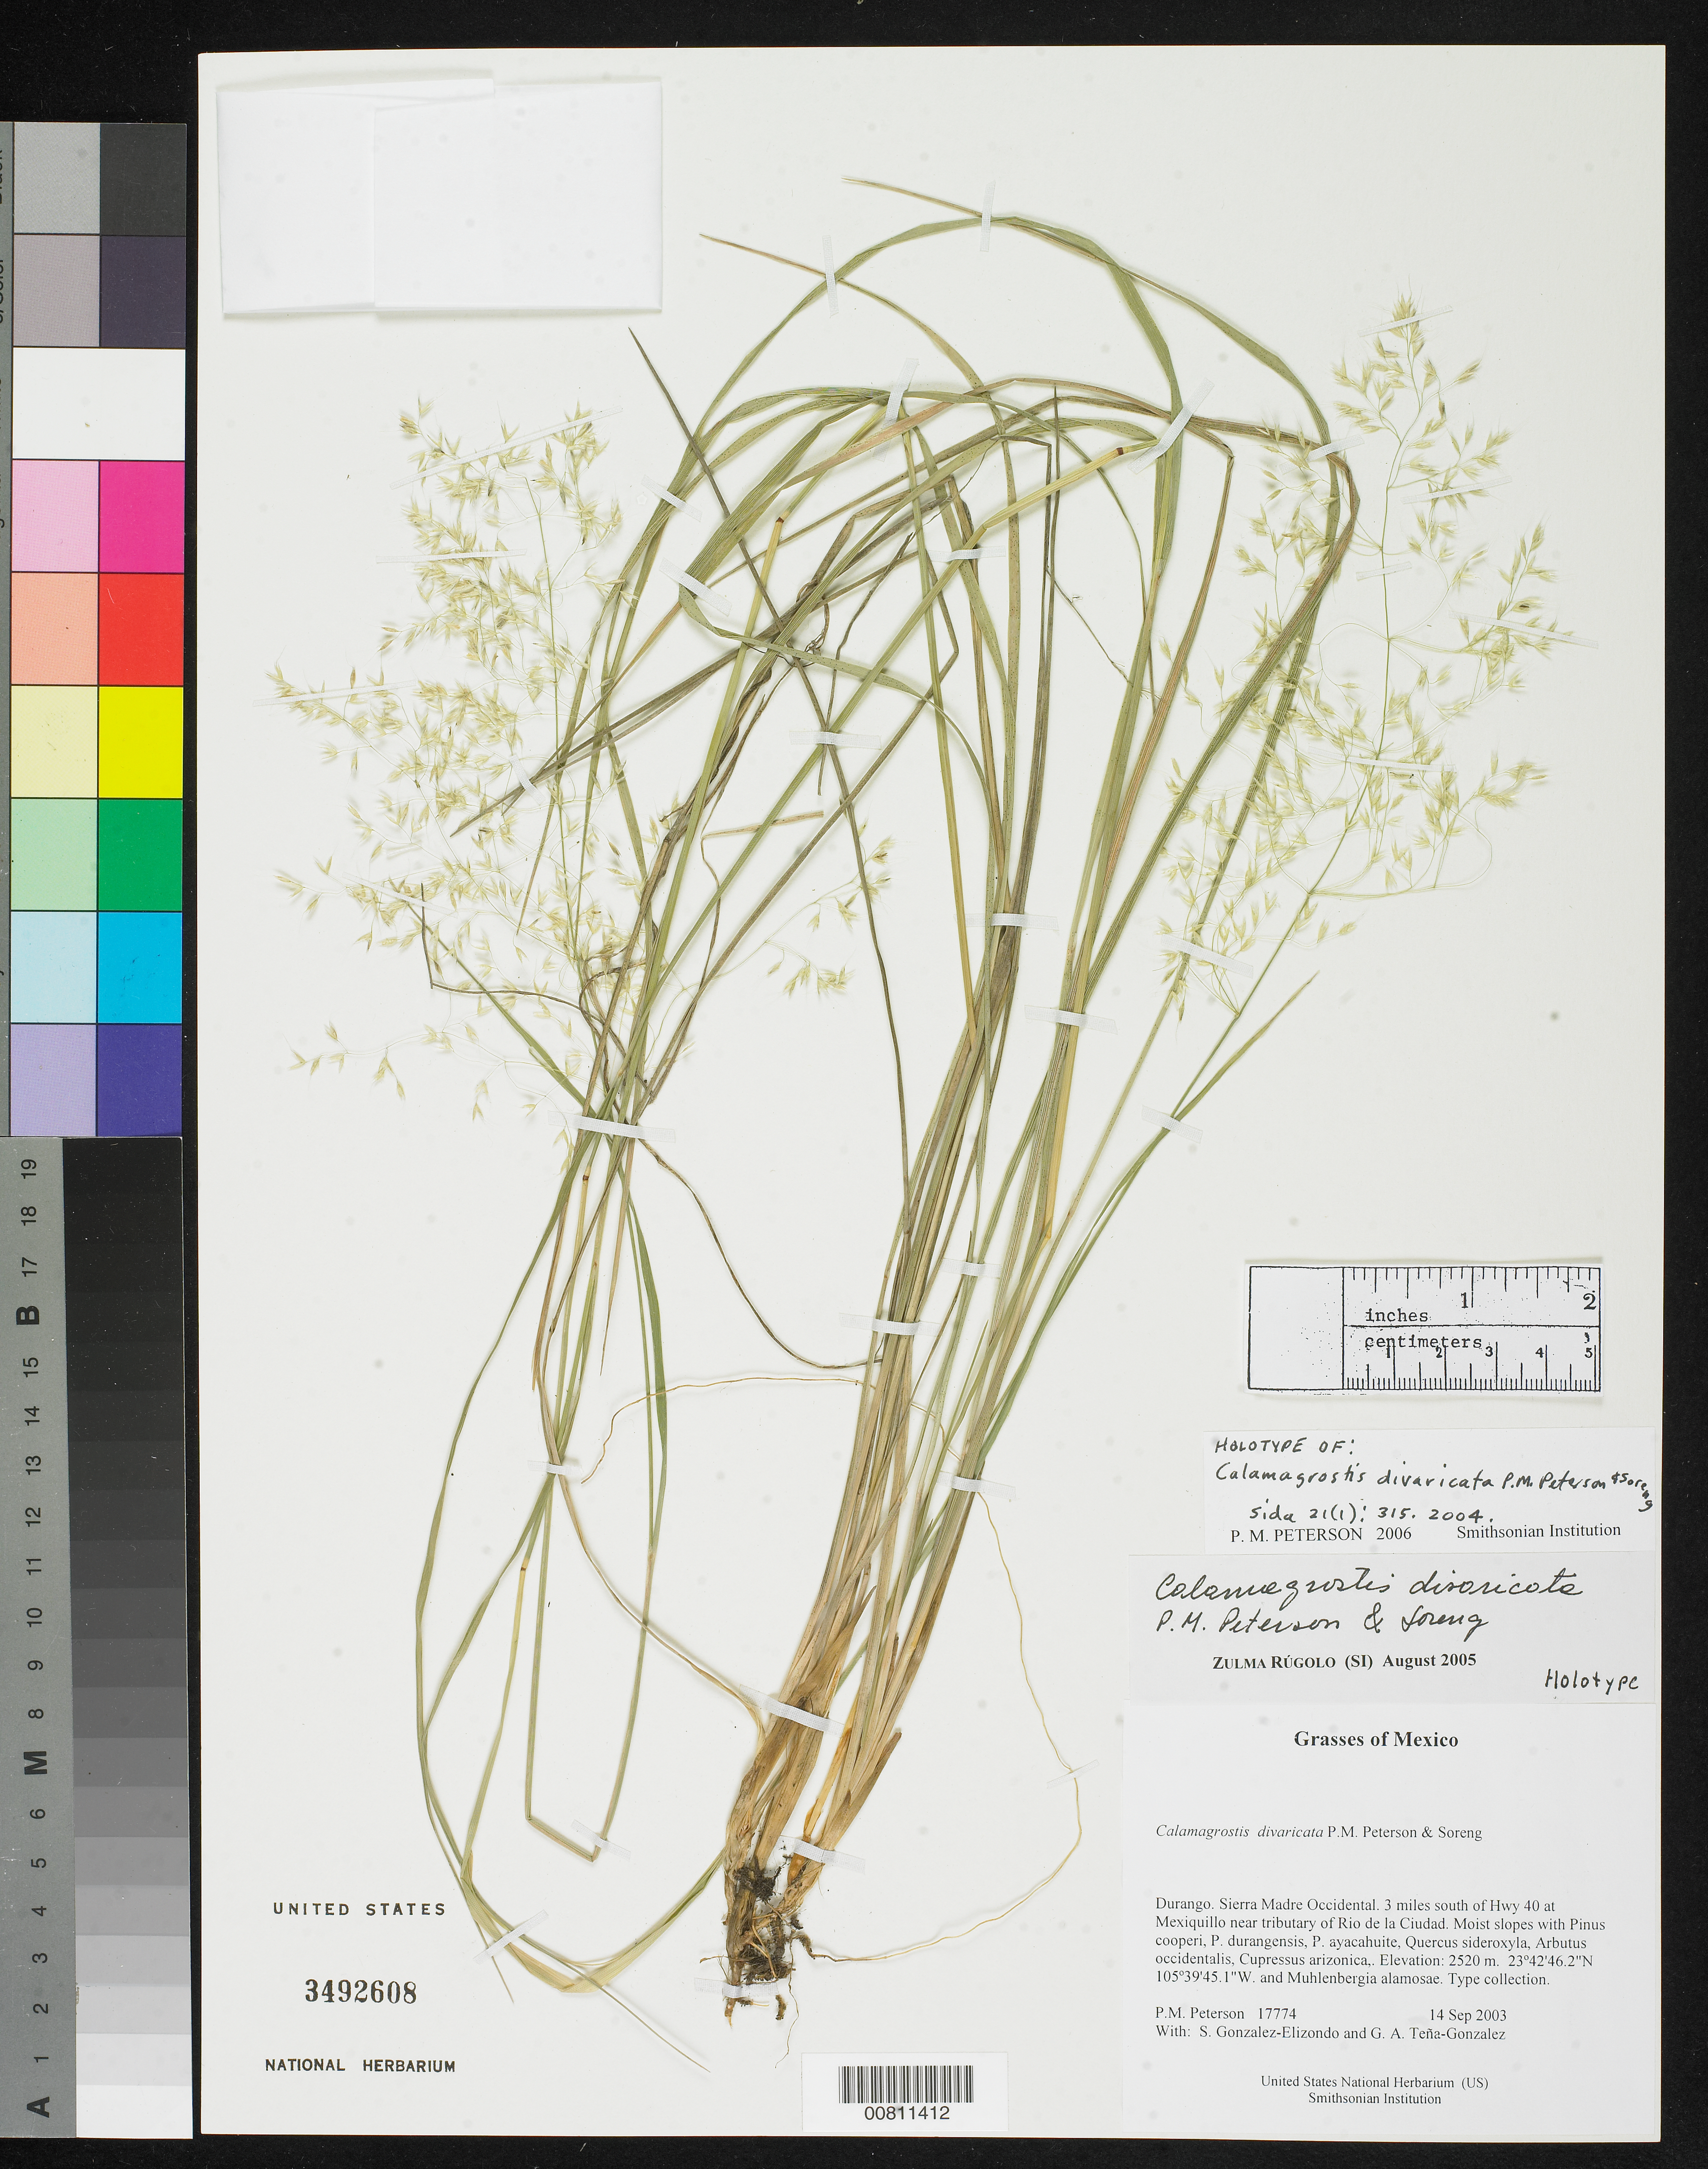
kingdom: Plantae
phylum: Tracheophyta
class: Liliopsida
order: Poales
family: Poaceae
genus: Calamagrostis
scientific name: Calamagrostis divaricata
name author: P.M. Peterson & Soreng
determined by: Peterson, Paul M., (BOT), Smithsonian Institution - National Museum of Natural History (UNITED STATES)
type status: Holotype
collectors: P. M. Peterson, M. S. González-Elizondo & G. Teña-Gonzalez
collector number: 17774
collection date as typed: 14 Sep 2003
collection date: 2003-09-14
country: Mexico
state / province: Durango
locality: Durango. Sierra Madre Occidental. 3 miles south of Hwy 40 at Mexiquillo near tributary of Rio de la Ciudad.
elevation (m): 2520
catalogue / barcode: US 3492608